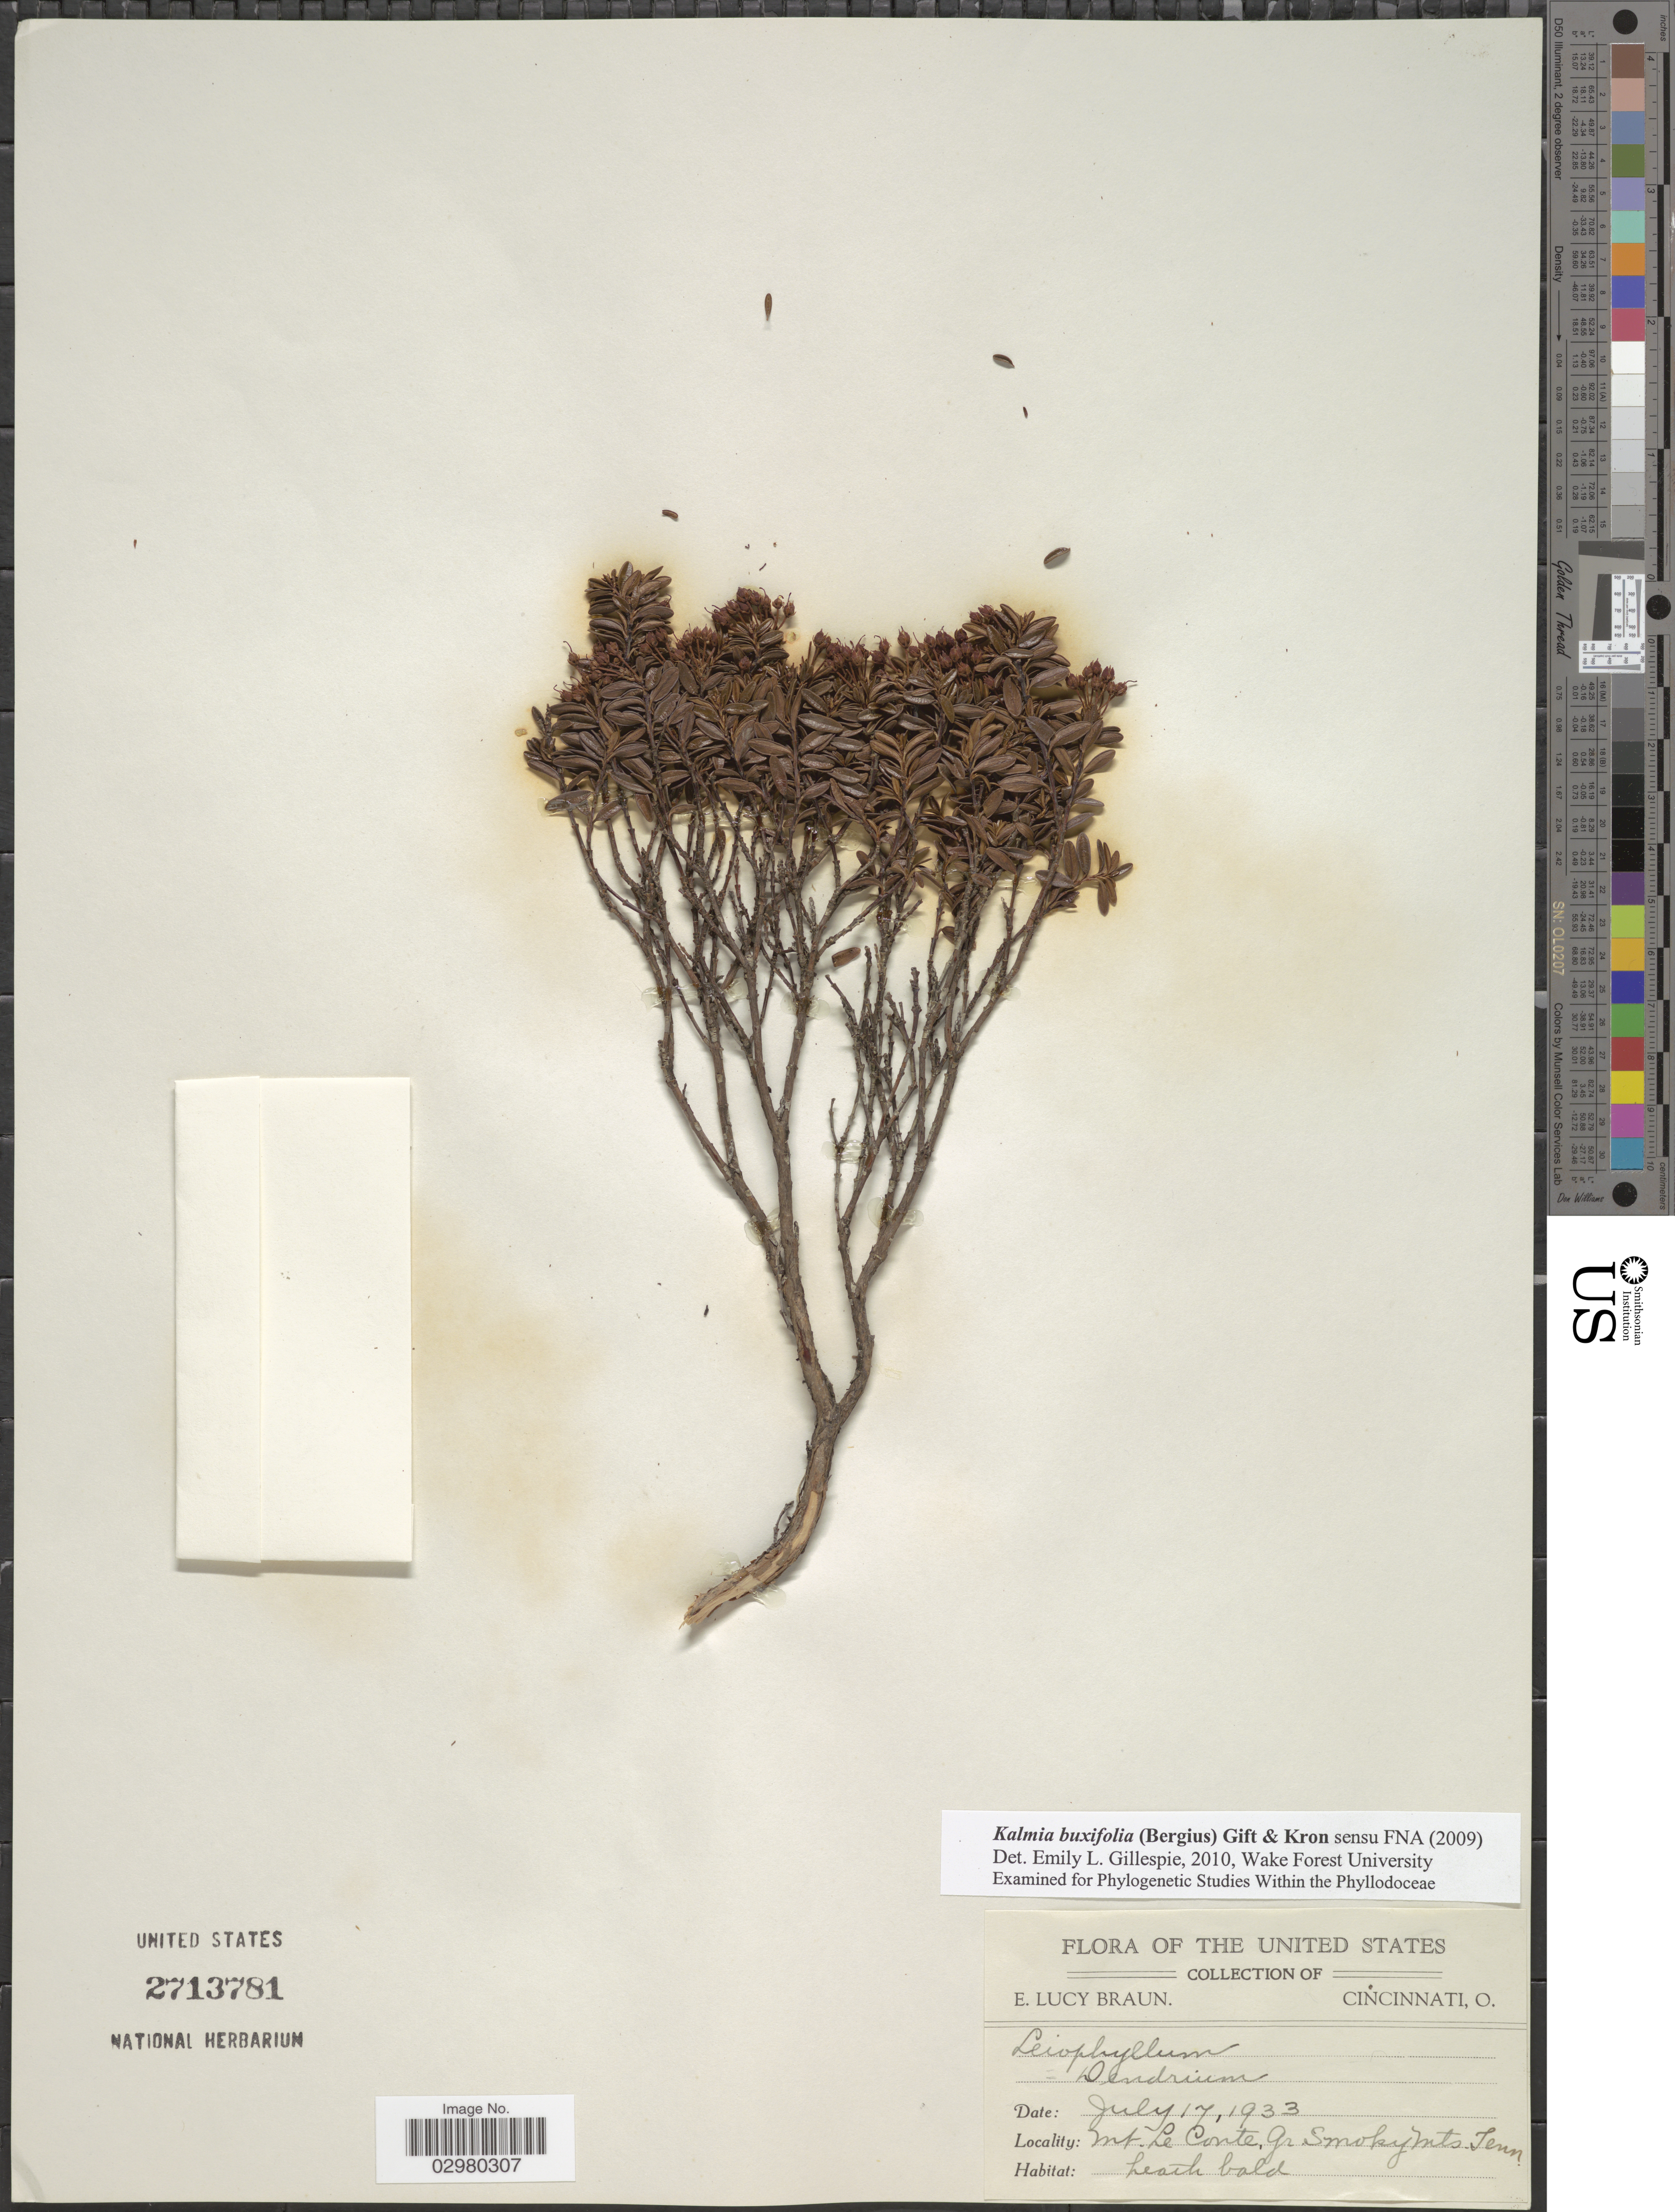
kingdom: Plantae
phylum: Tracheophyta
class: Magnoliopsida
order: Ericales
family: Ericaceae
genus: Leiophyllum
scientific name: Leiophyllum buxifolium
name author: (Bergius) Elliott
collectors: E. L. Braun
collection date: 1933-07-17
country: United States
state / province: Tennessee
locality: Mt. Le Conte, Gr. Smoky Mts.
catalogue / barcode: US 2713781